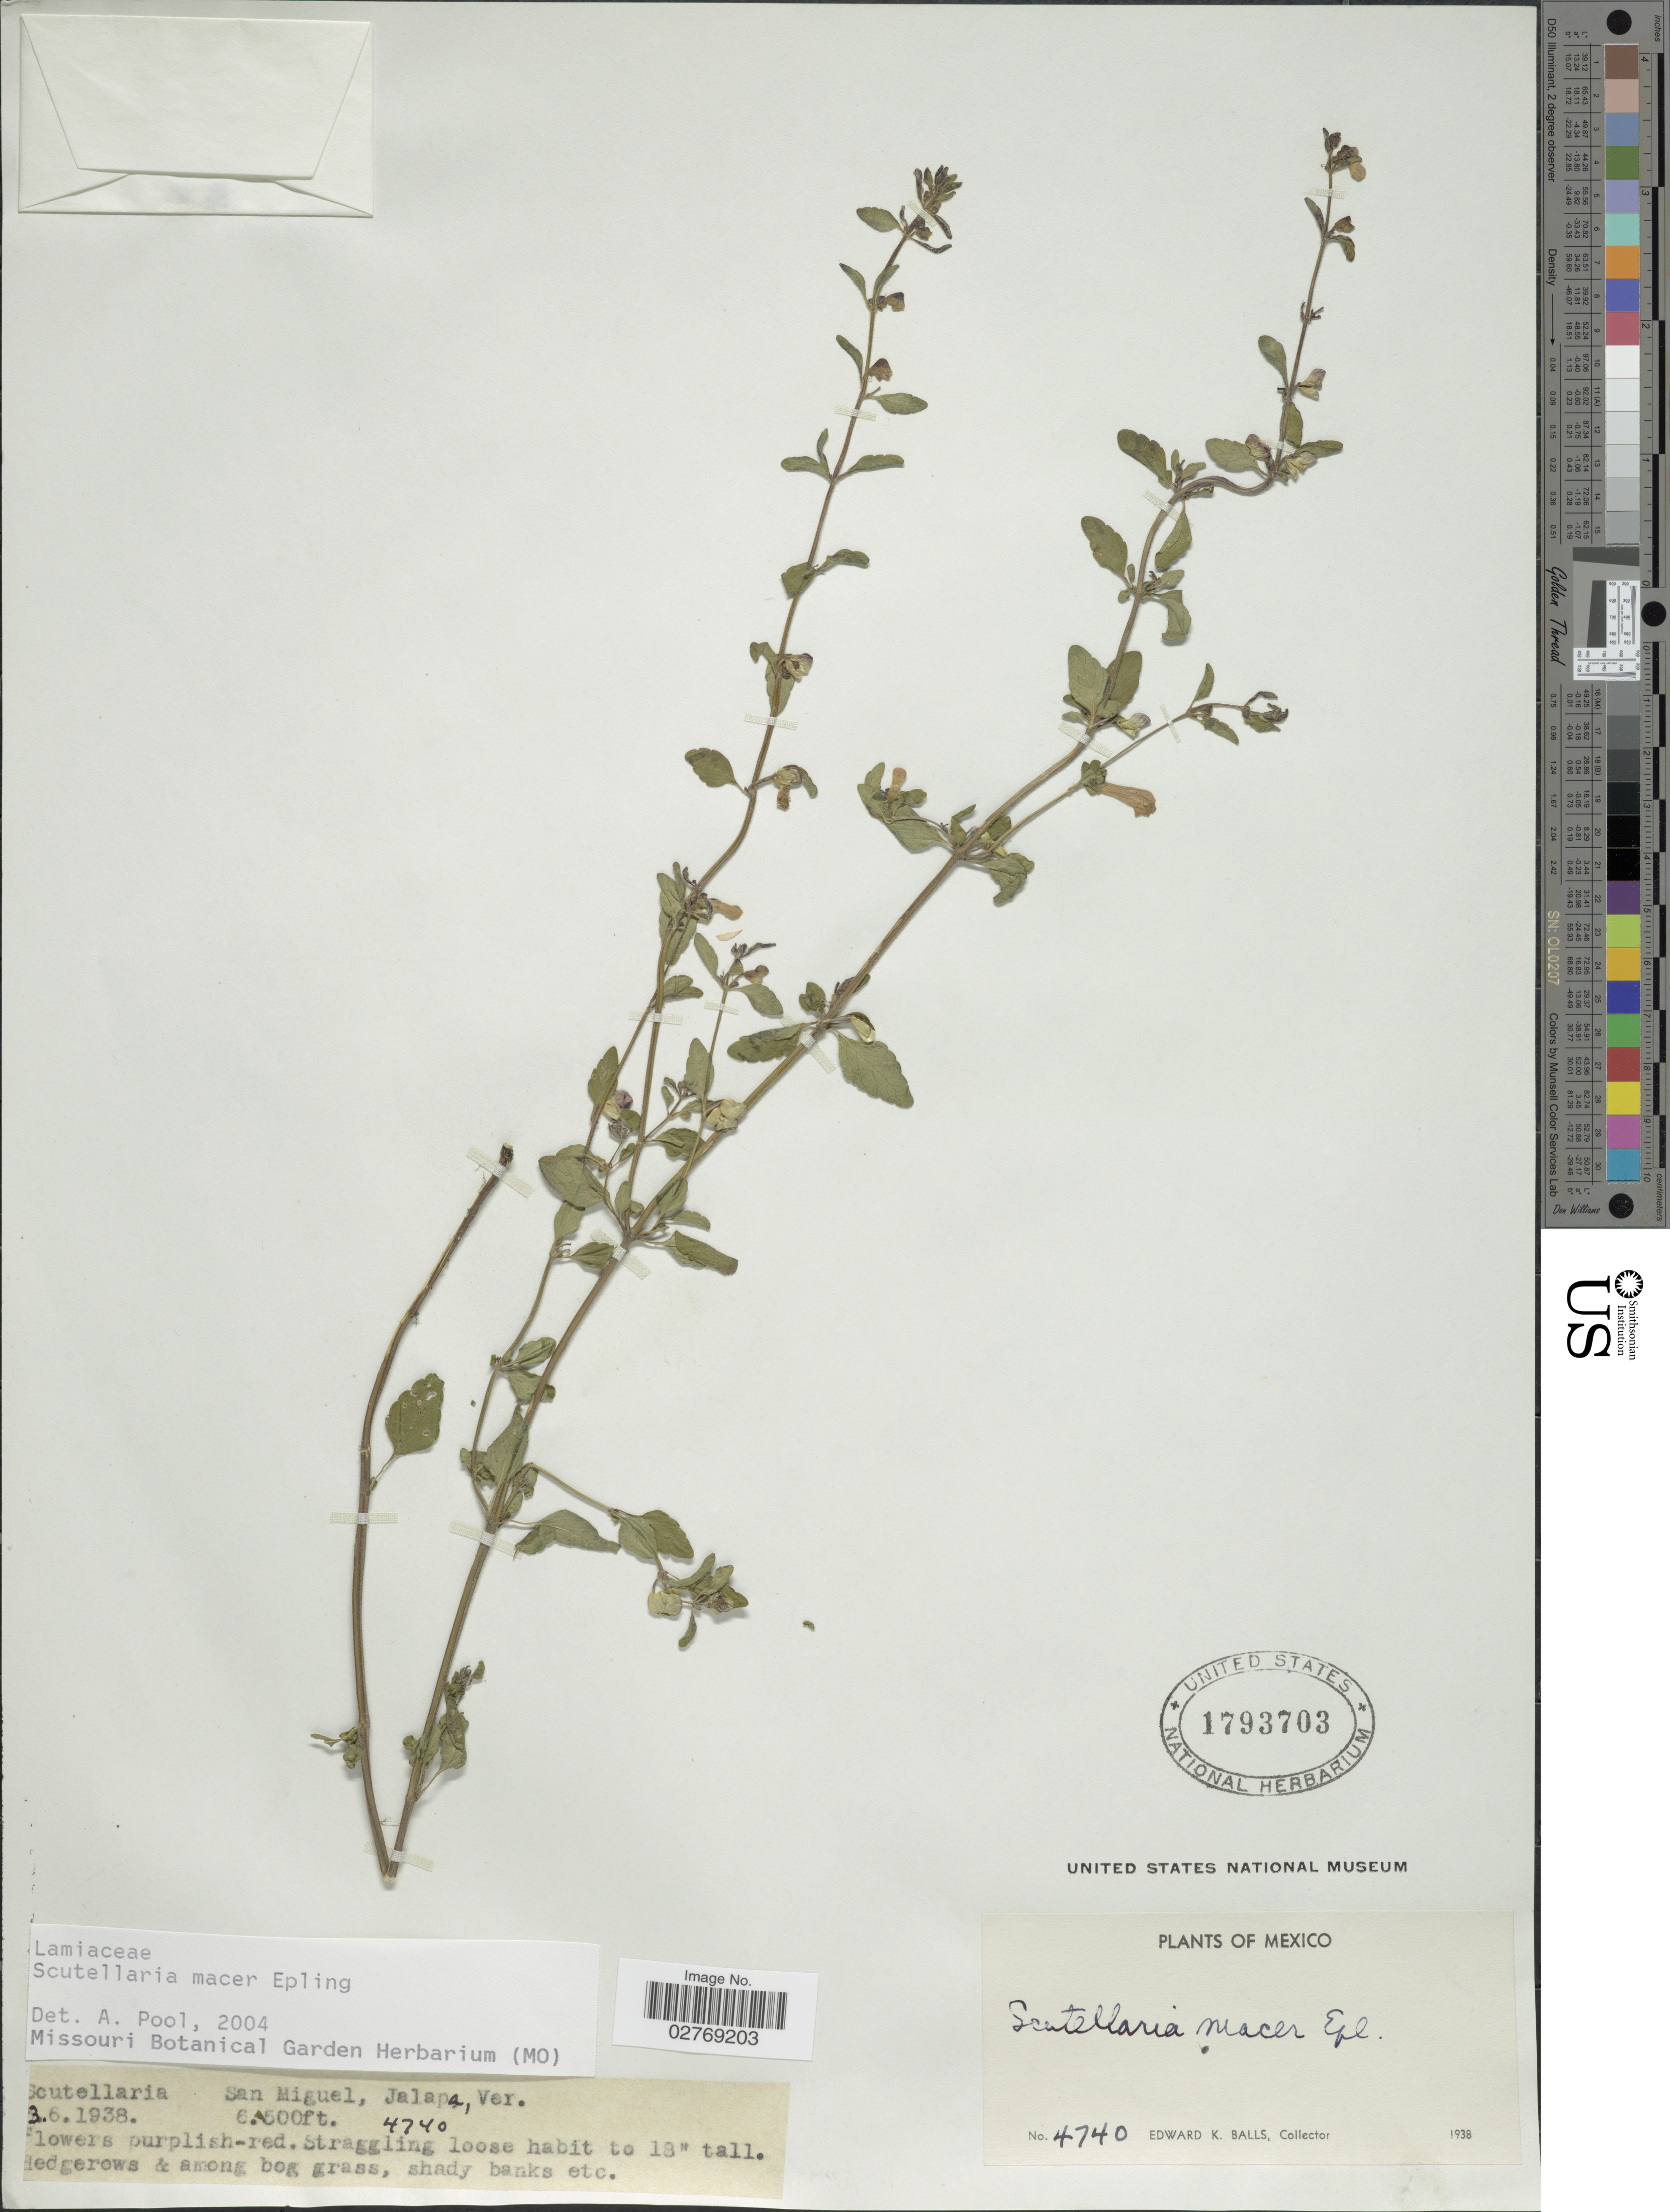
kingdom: Plantae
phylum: Tracheophyta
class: Magnoliopsida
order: Lamiales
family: Lamiaceae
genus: Scutellaria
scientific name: Scutellaria macer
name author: Epling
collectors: E. K. Balls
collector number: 4740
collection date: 1938-06-03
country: Mexico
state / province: Veracruz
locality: San Miguel, Jalapa, Ver.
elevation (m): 1981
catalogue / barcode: US 1793703